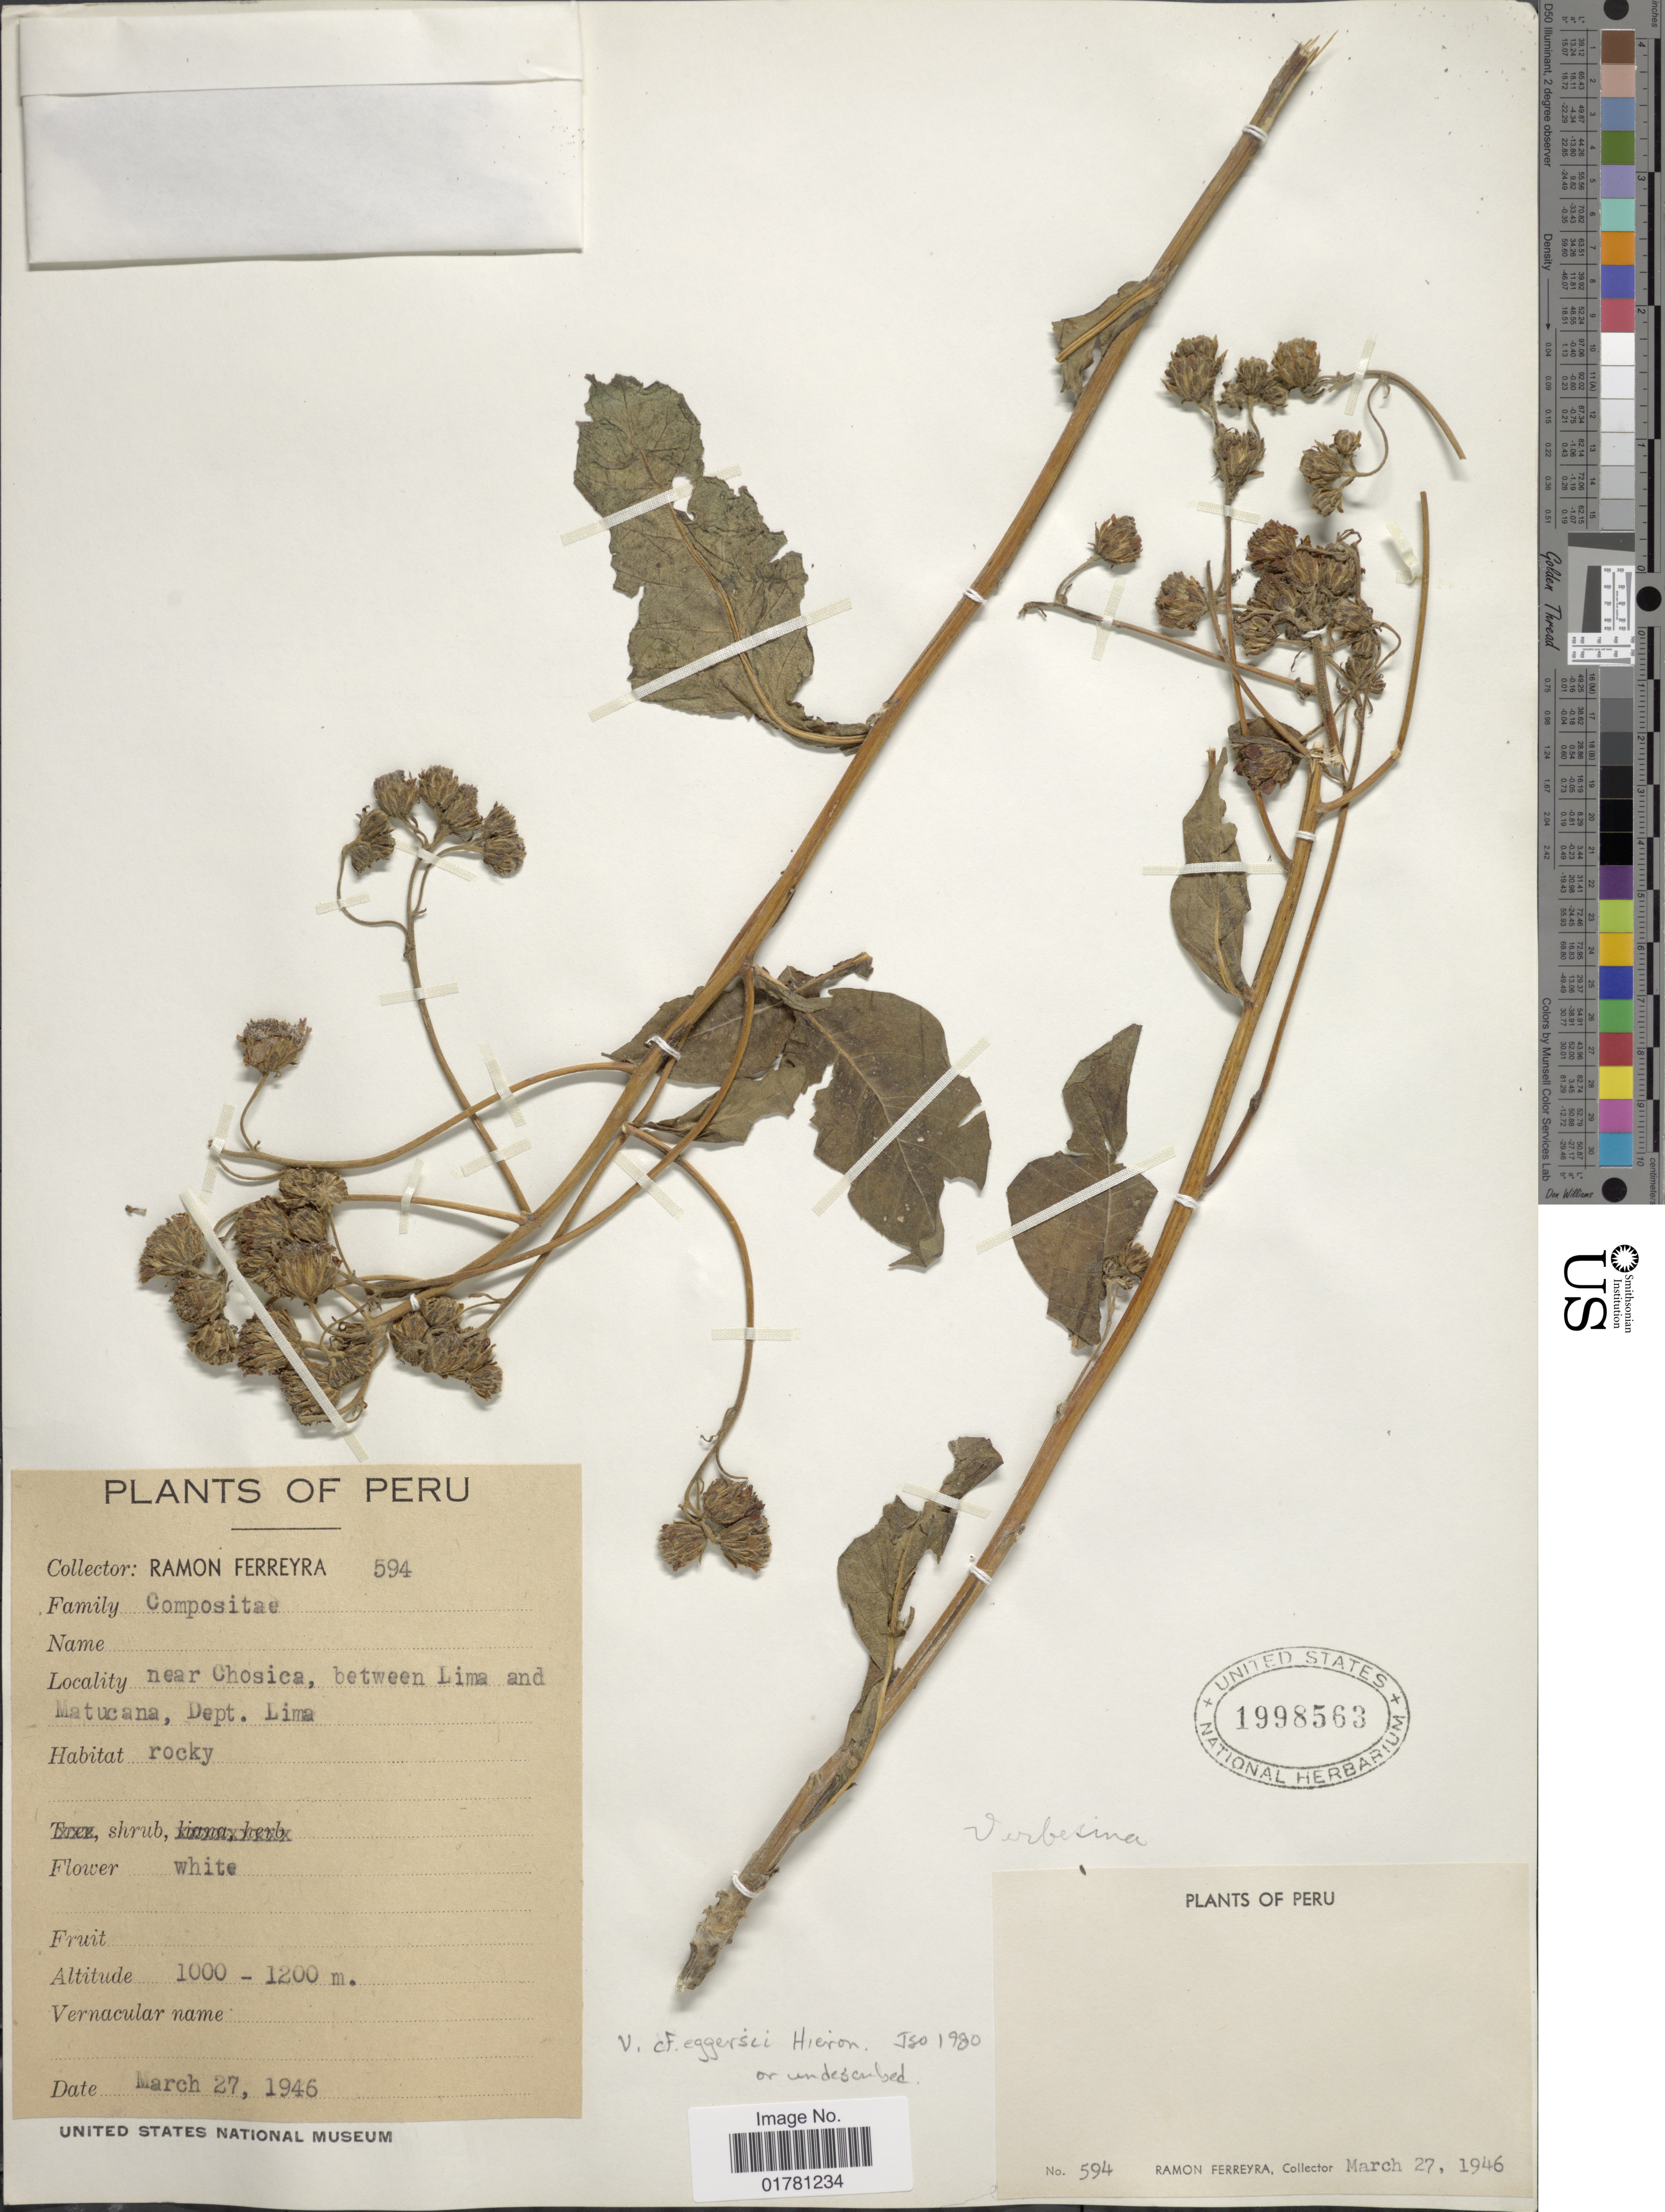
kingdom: Plantae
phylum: Tracheophyta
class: Magnoliopsida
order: Asterales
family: Asteraceae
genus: Verbesina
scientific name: Verbesina saubinetioides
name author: S.F. Blake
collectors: R. A. Ferreyra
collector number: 594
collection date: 1946-03-27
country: Peru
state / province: Lima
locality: Near Chosica, between Lima and Matucana, Dept Lima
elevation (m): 1000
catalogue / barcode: US 1998563